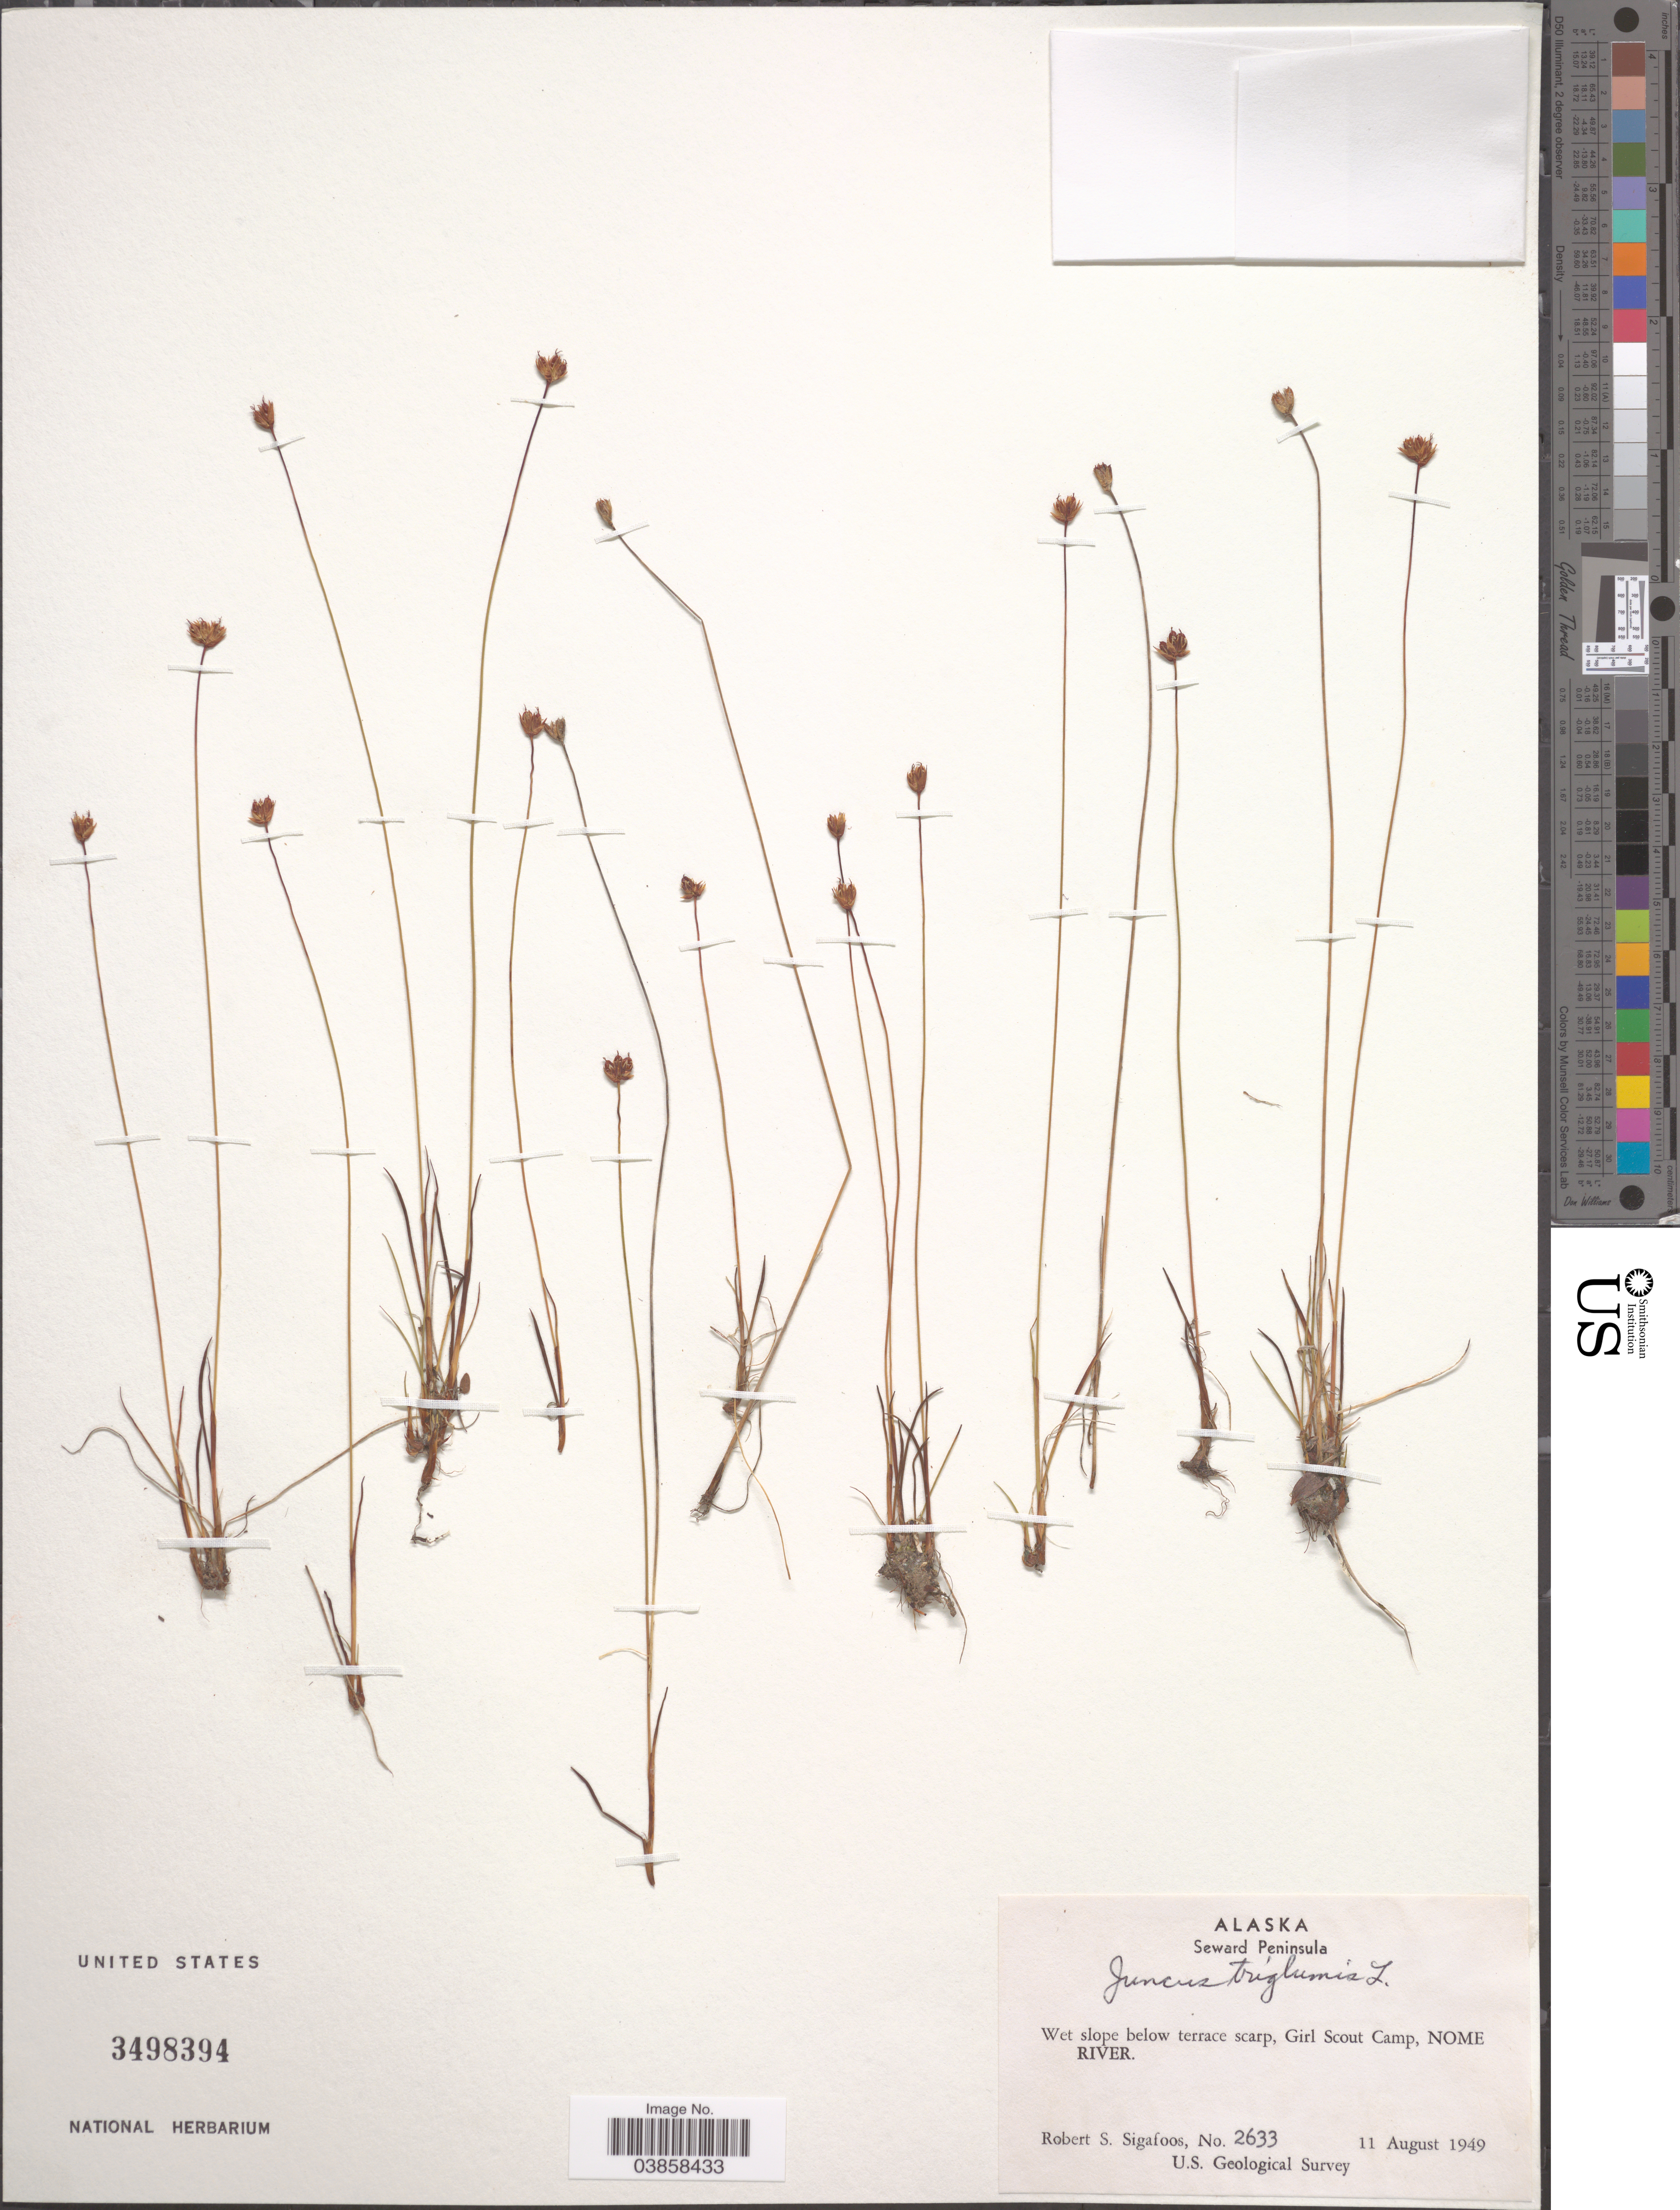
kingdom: Plantae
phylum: Tracheophyta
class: Liliopsida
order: Poales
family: Juncaceae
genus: Juncus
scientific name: Juncus triglumis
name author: L.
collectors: R. Sigafoos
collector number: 2633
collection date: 1949-08-11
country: United States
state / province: Alaska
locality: Seward Peninsula. Wet slope below terrace scarp, Girl Scout Camp, Nome River.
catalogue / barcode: US 3498394